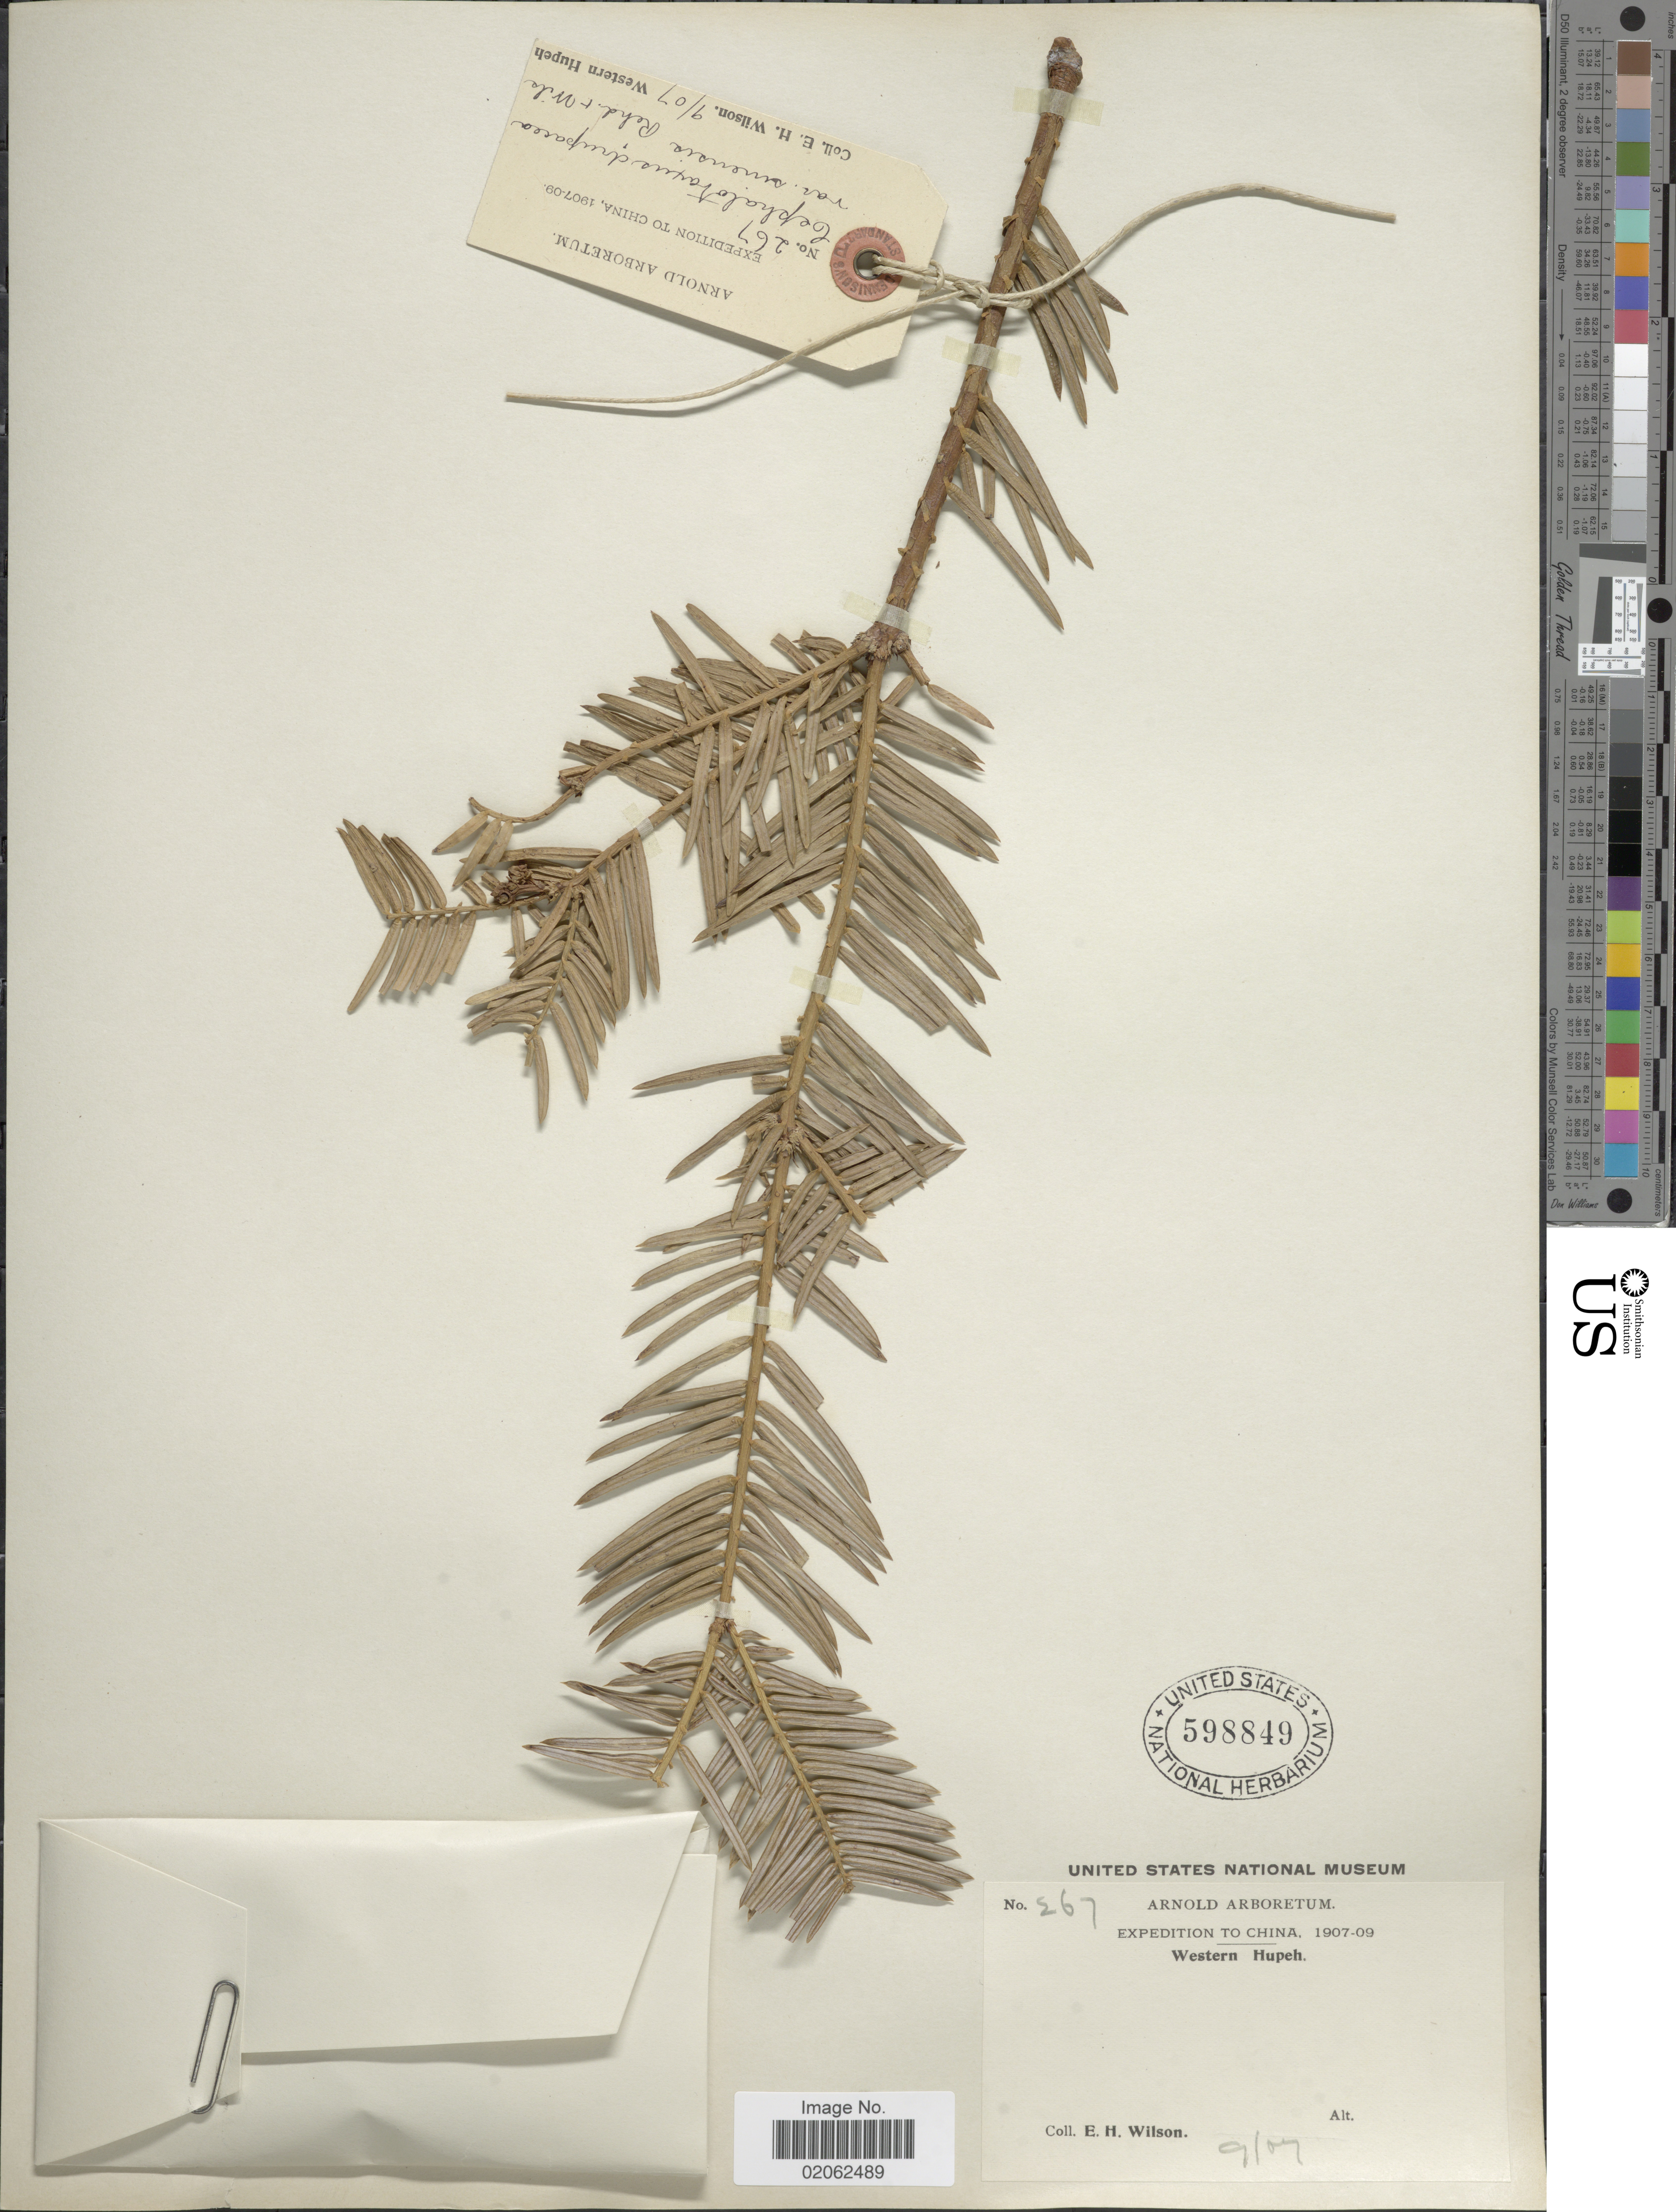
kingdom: Plantae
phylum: Tracheophyta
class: Pinopsida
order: Pinales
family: Cephalotaxaceae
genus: Cephalotaxus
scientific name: Cephalotaxus sinensis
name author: (H.L. Li) H.L. Li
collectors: E. Wilson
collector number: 267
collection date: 1909-09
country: China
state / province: Hubei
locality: Western Hupeh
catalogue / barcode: US 598849